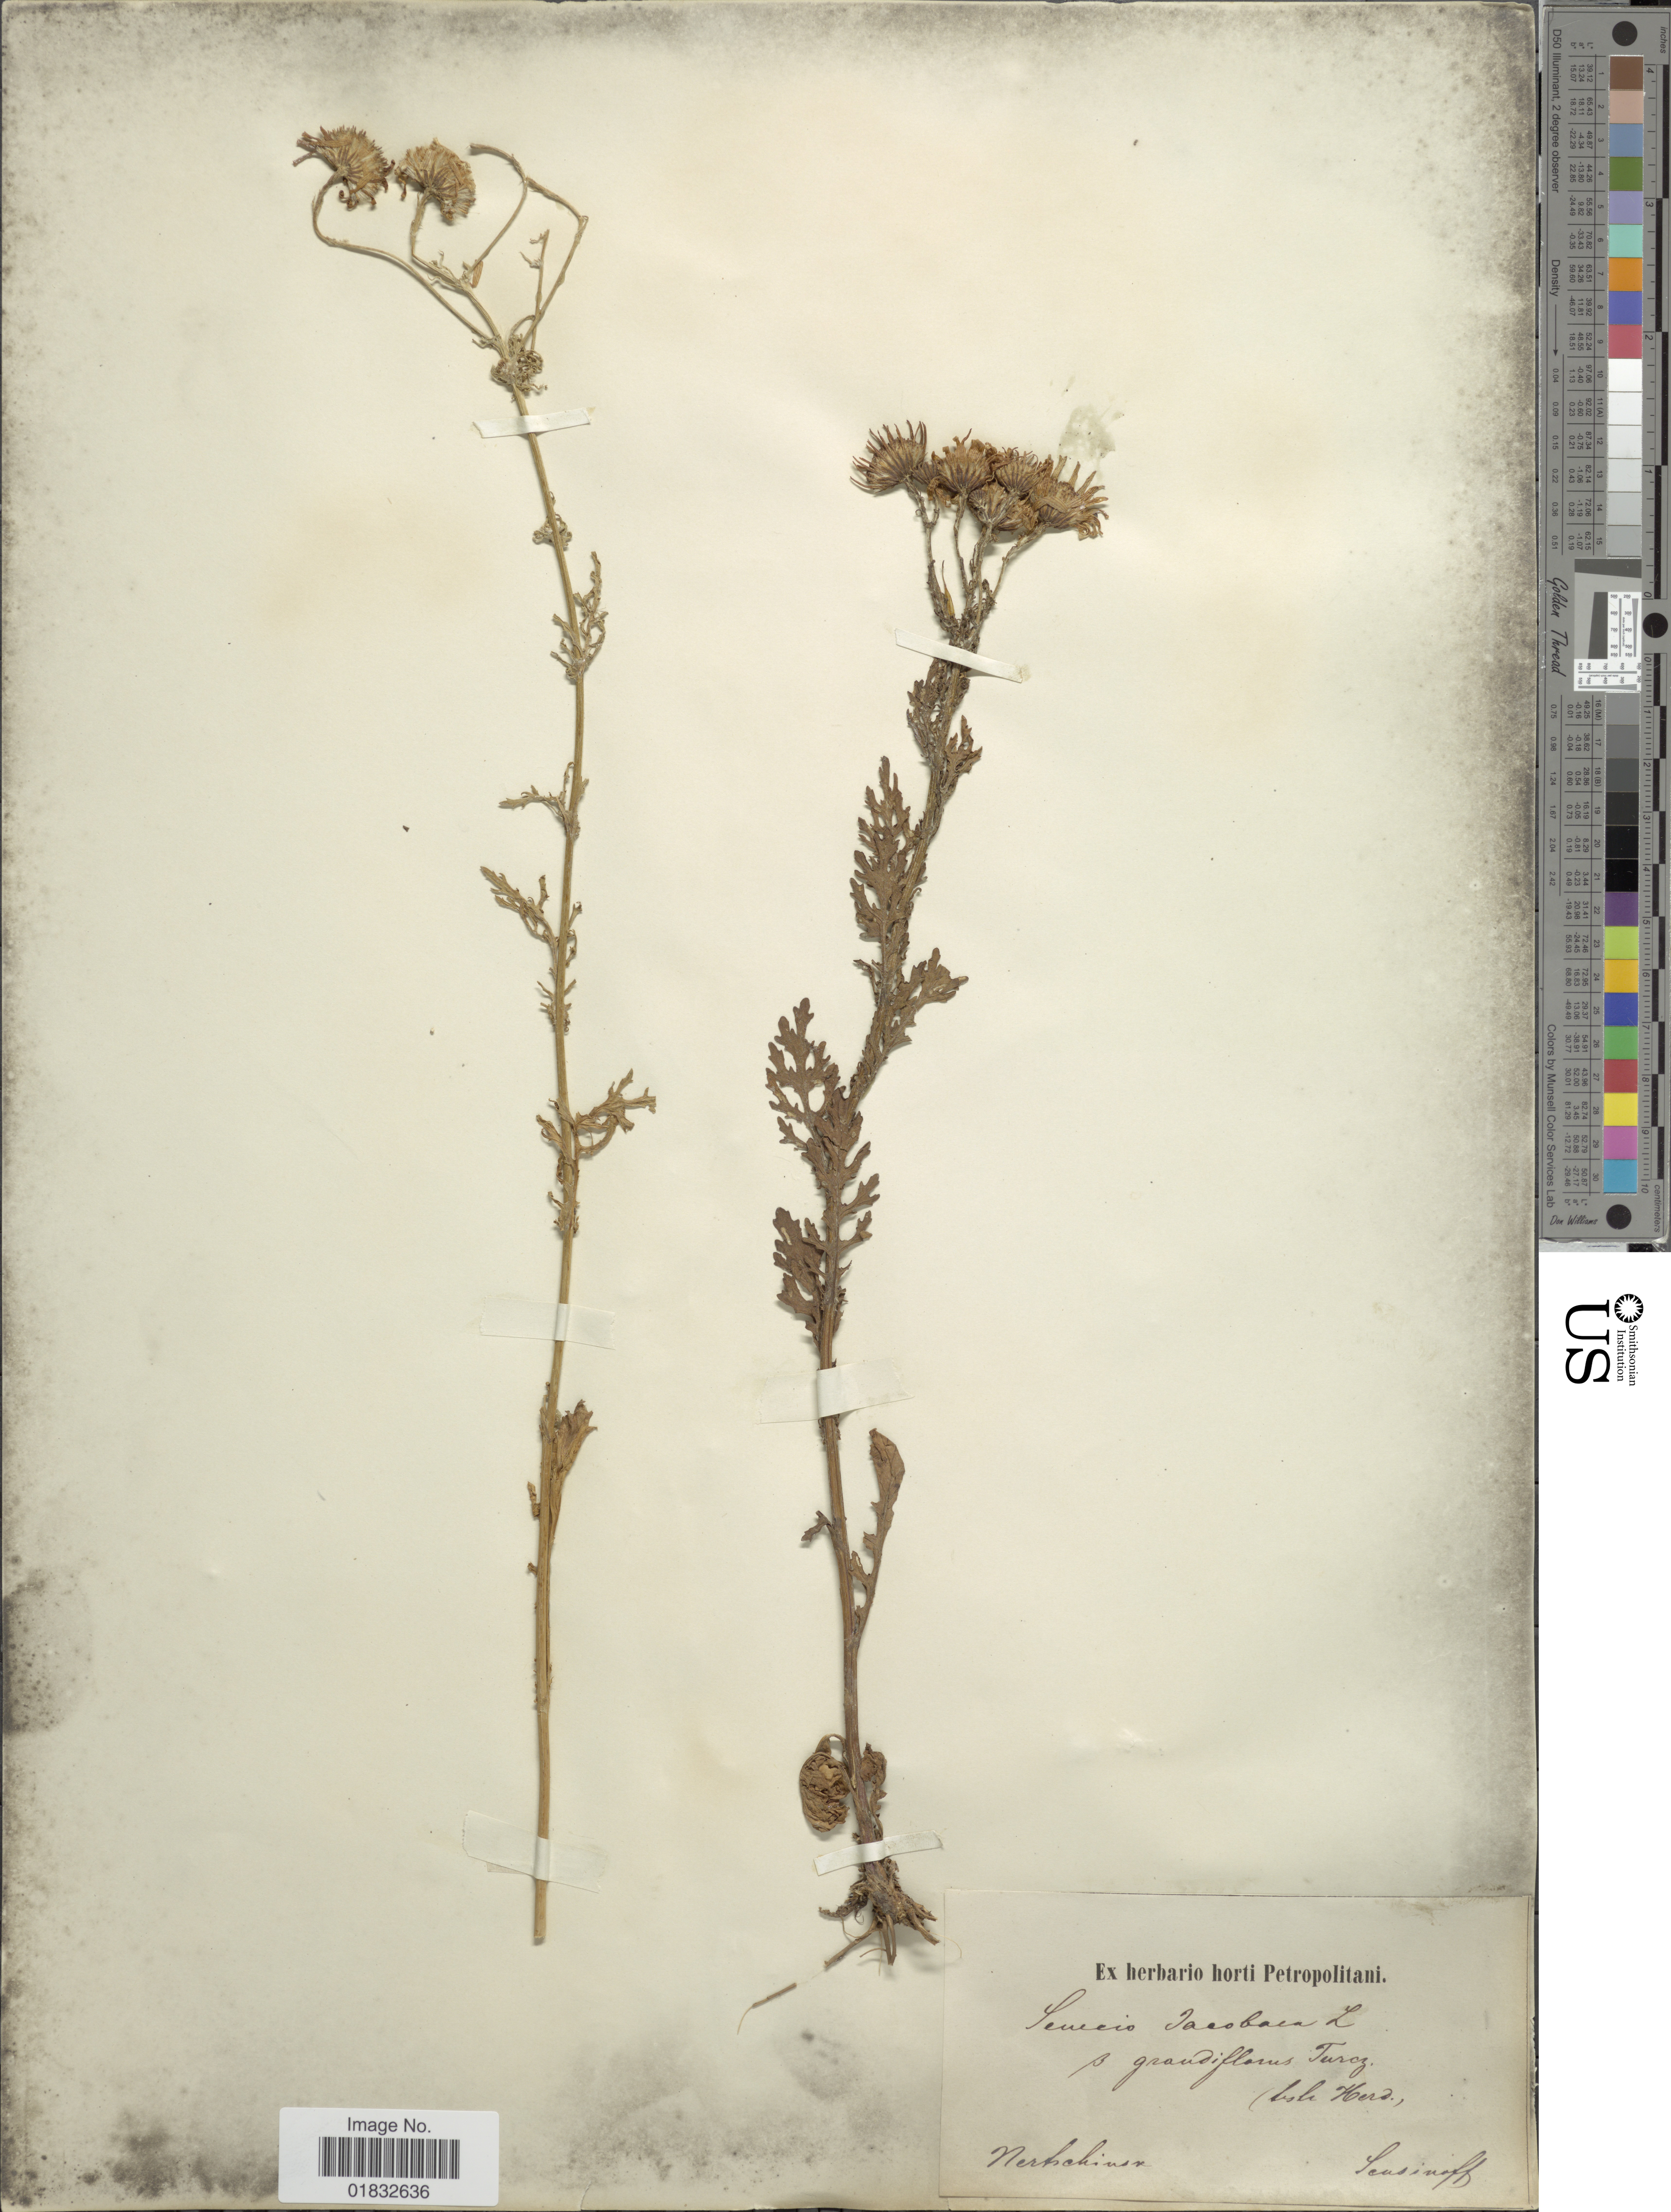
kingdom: Plantae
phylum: Tracheophyta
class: Magnoliopsida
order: Asterales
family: Asteraceae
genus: Jacobaea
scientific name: Jacobaea vulgaris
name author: Gaertn.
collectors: Sensinoff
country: Russian Federation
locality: Nerchinsk